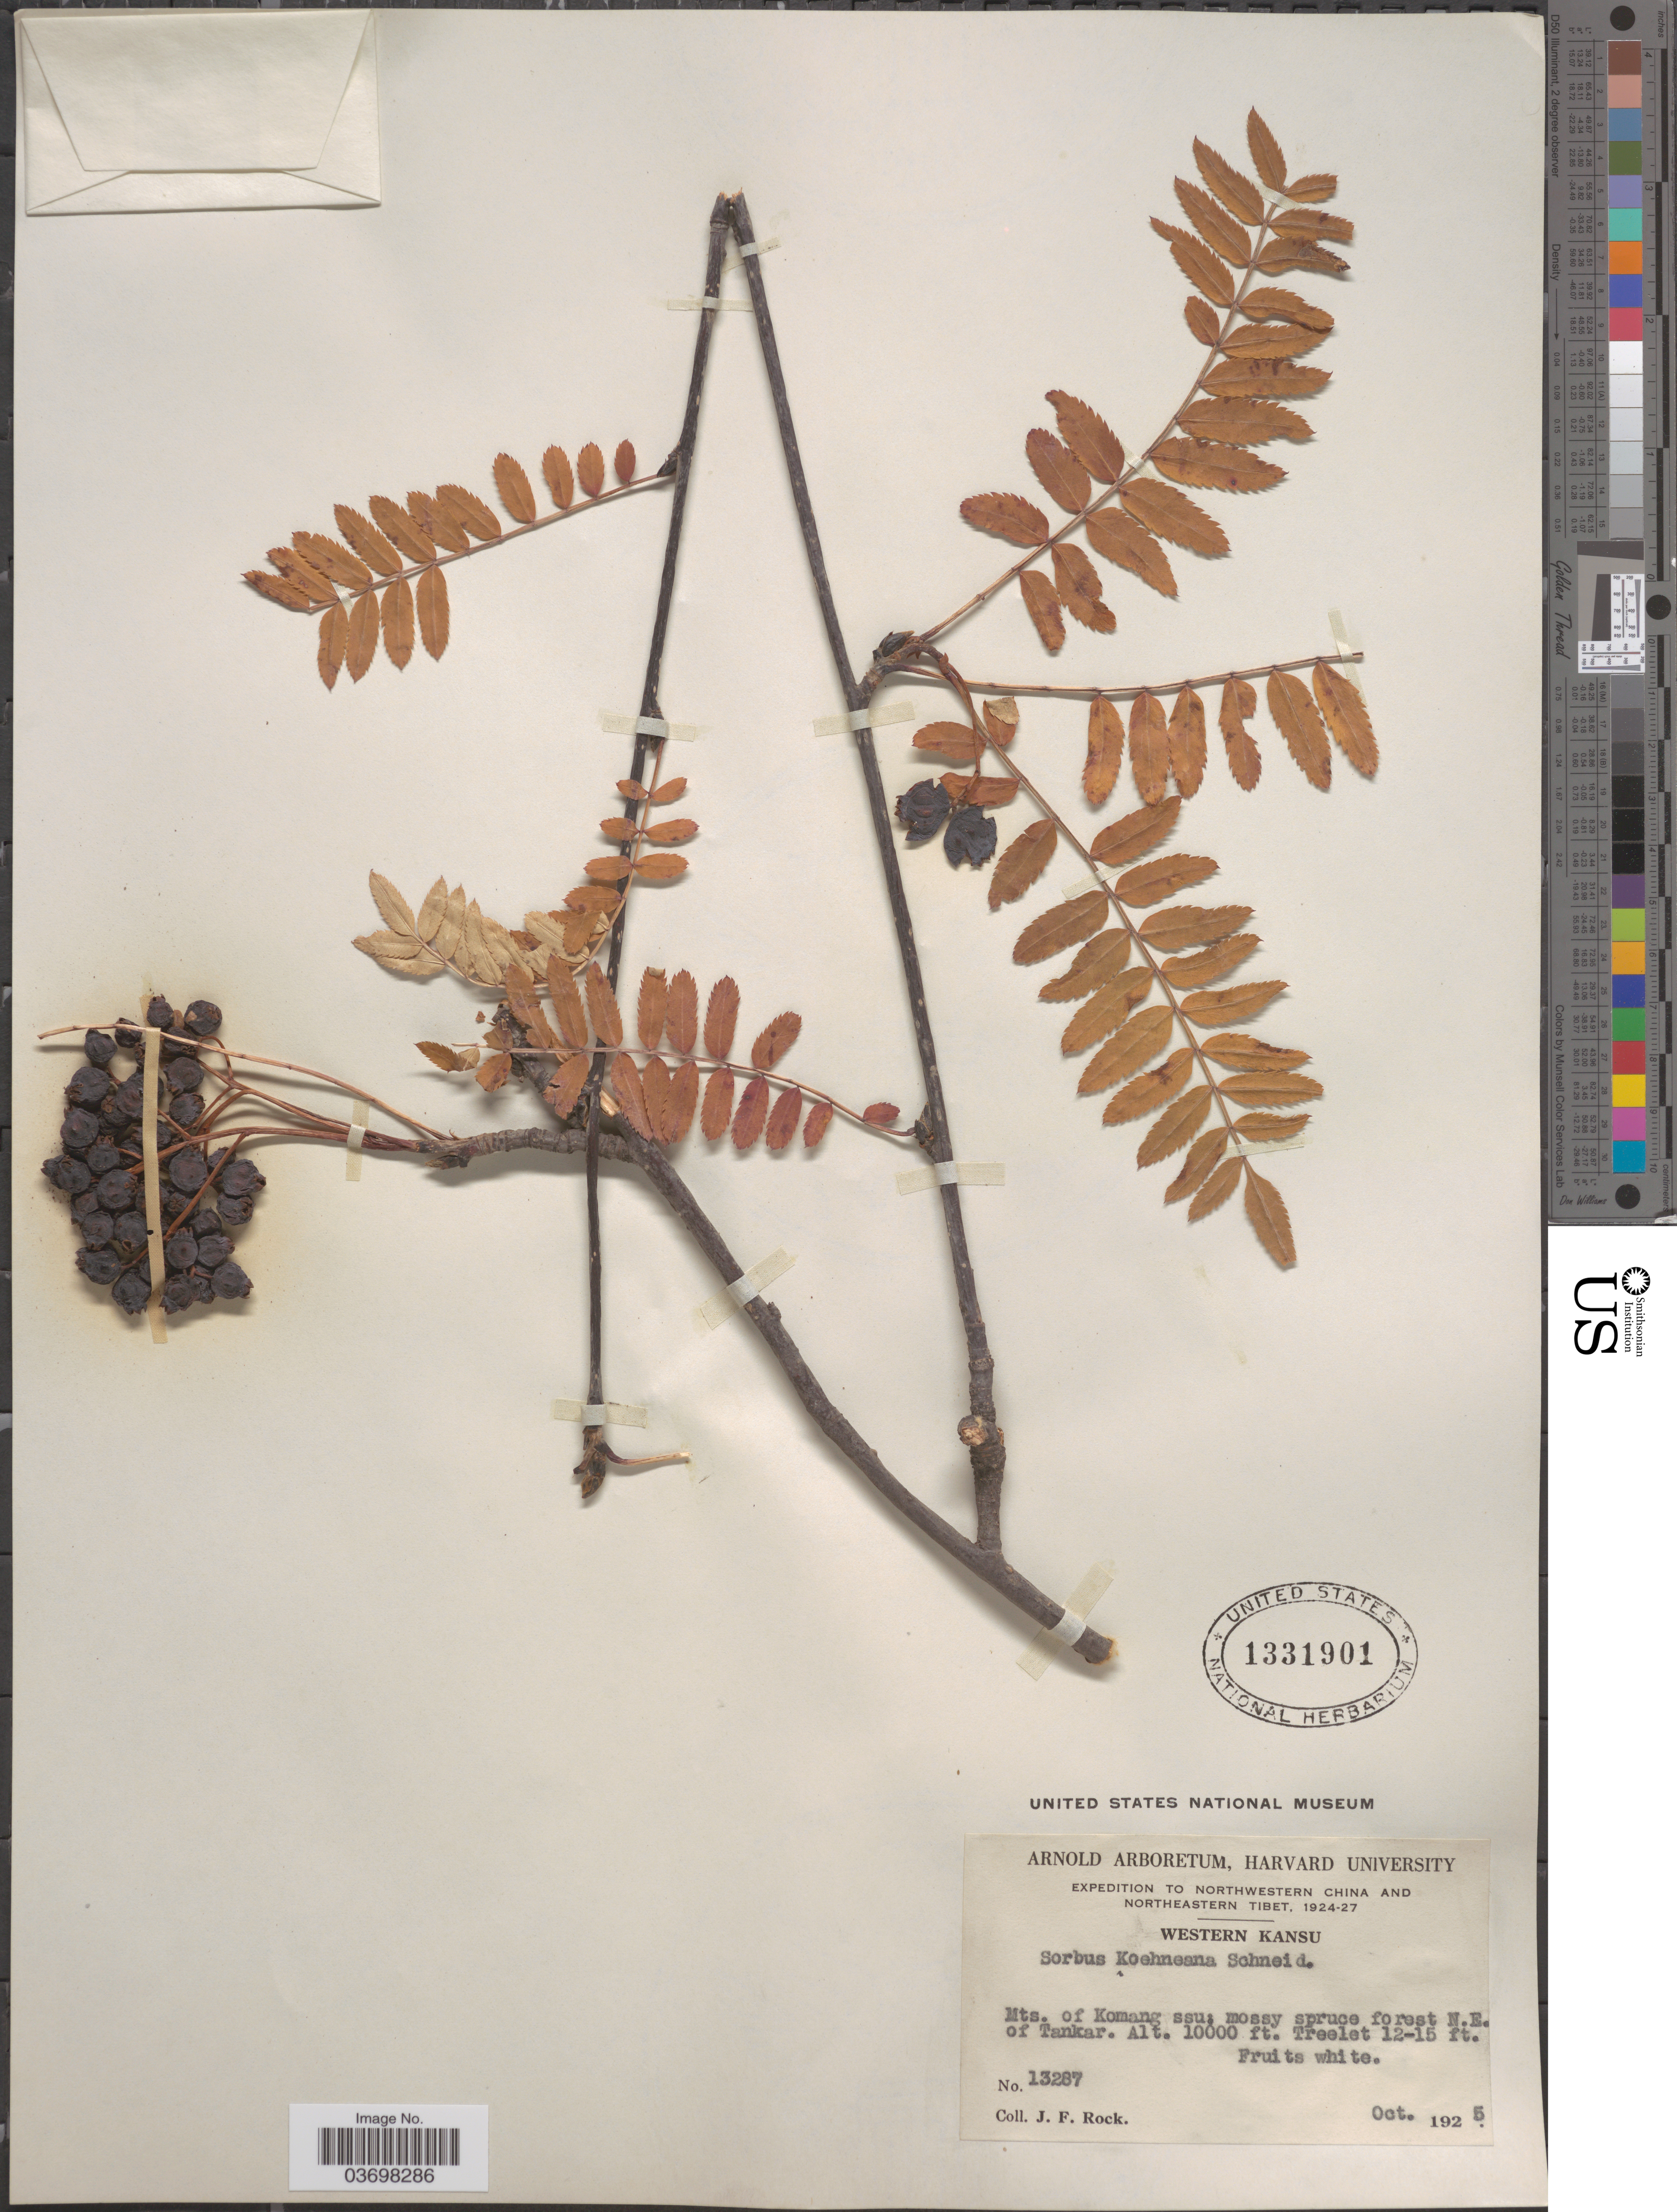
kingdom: Plantae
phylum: Tracheophyta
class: Magnoliopsida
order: Rosales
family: Rosaceae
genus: Sorbus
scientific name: Sorbus koehneana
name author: C.K. Schneid.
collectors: J. Rock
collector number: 13287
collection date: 1925-10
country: China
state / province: Gansu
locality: Northwestern China. Western Kansu. Mts. of Komang ssu: mossy spruce forest N.E. of Tankar.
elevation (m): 3048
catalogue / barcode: US 1331901